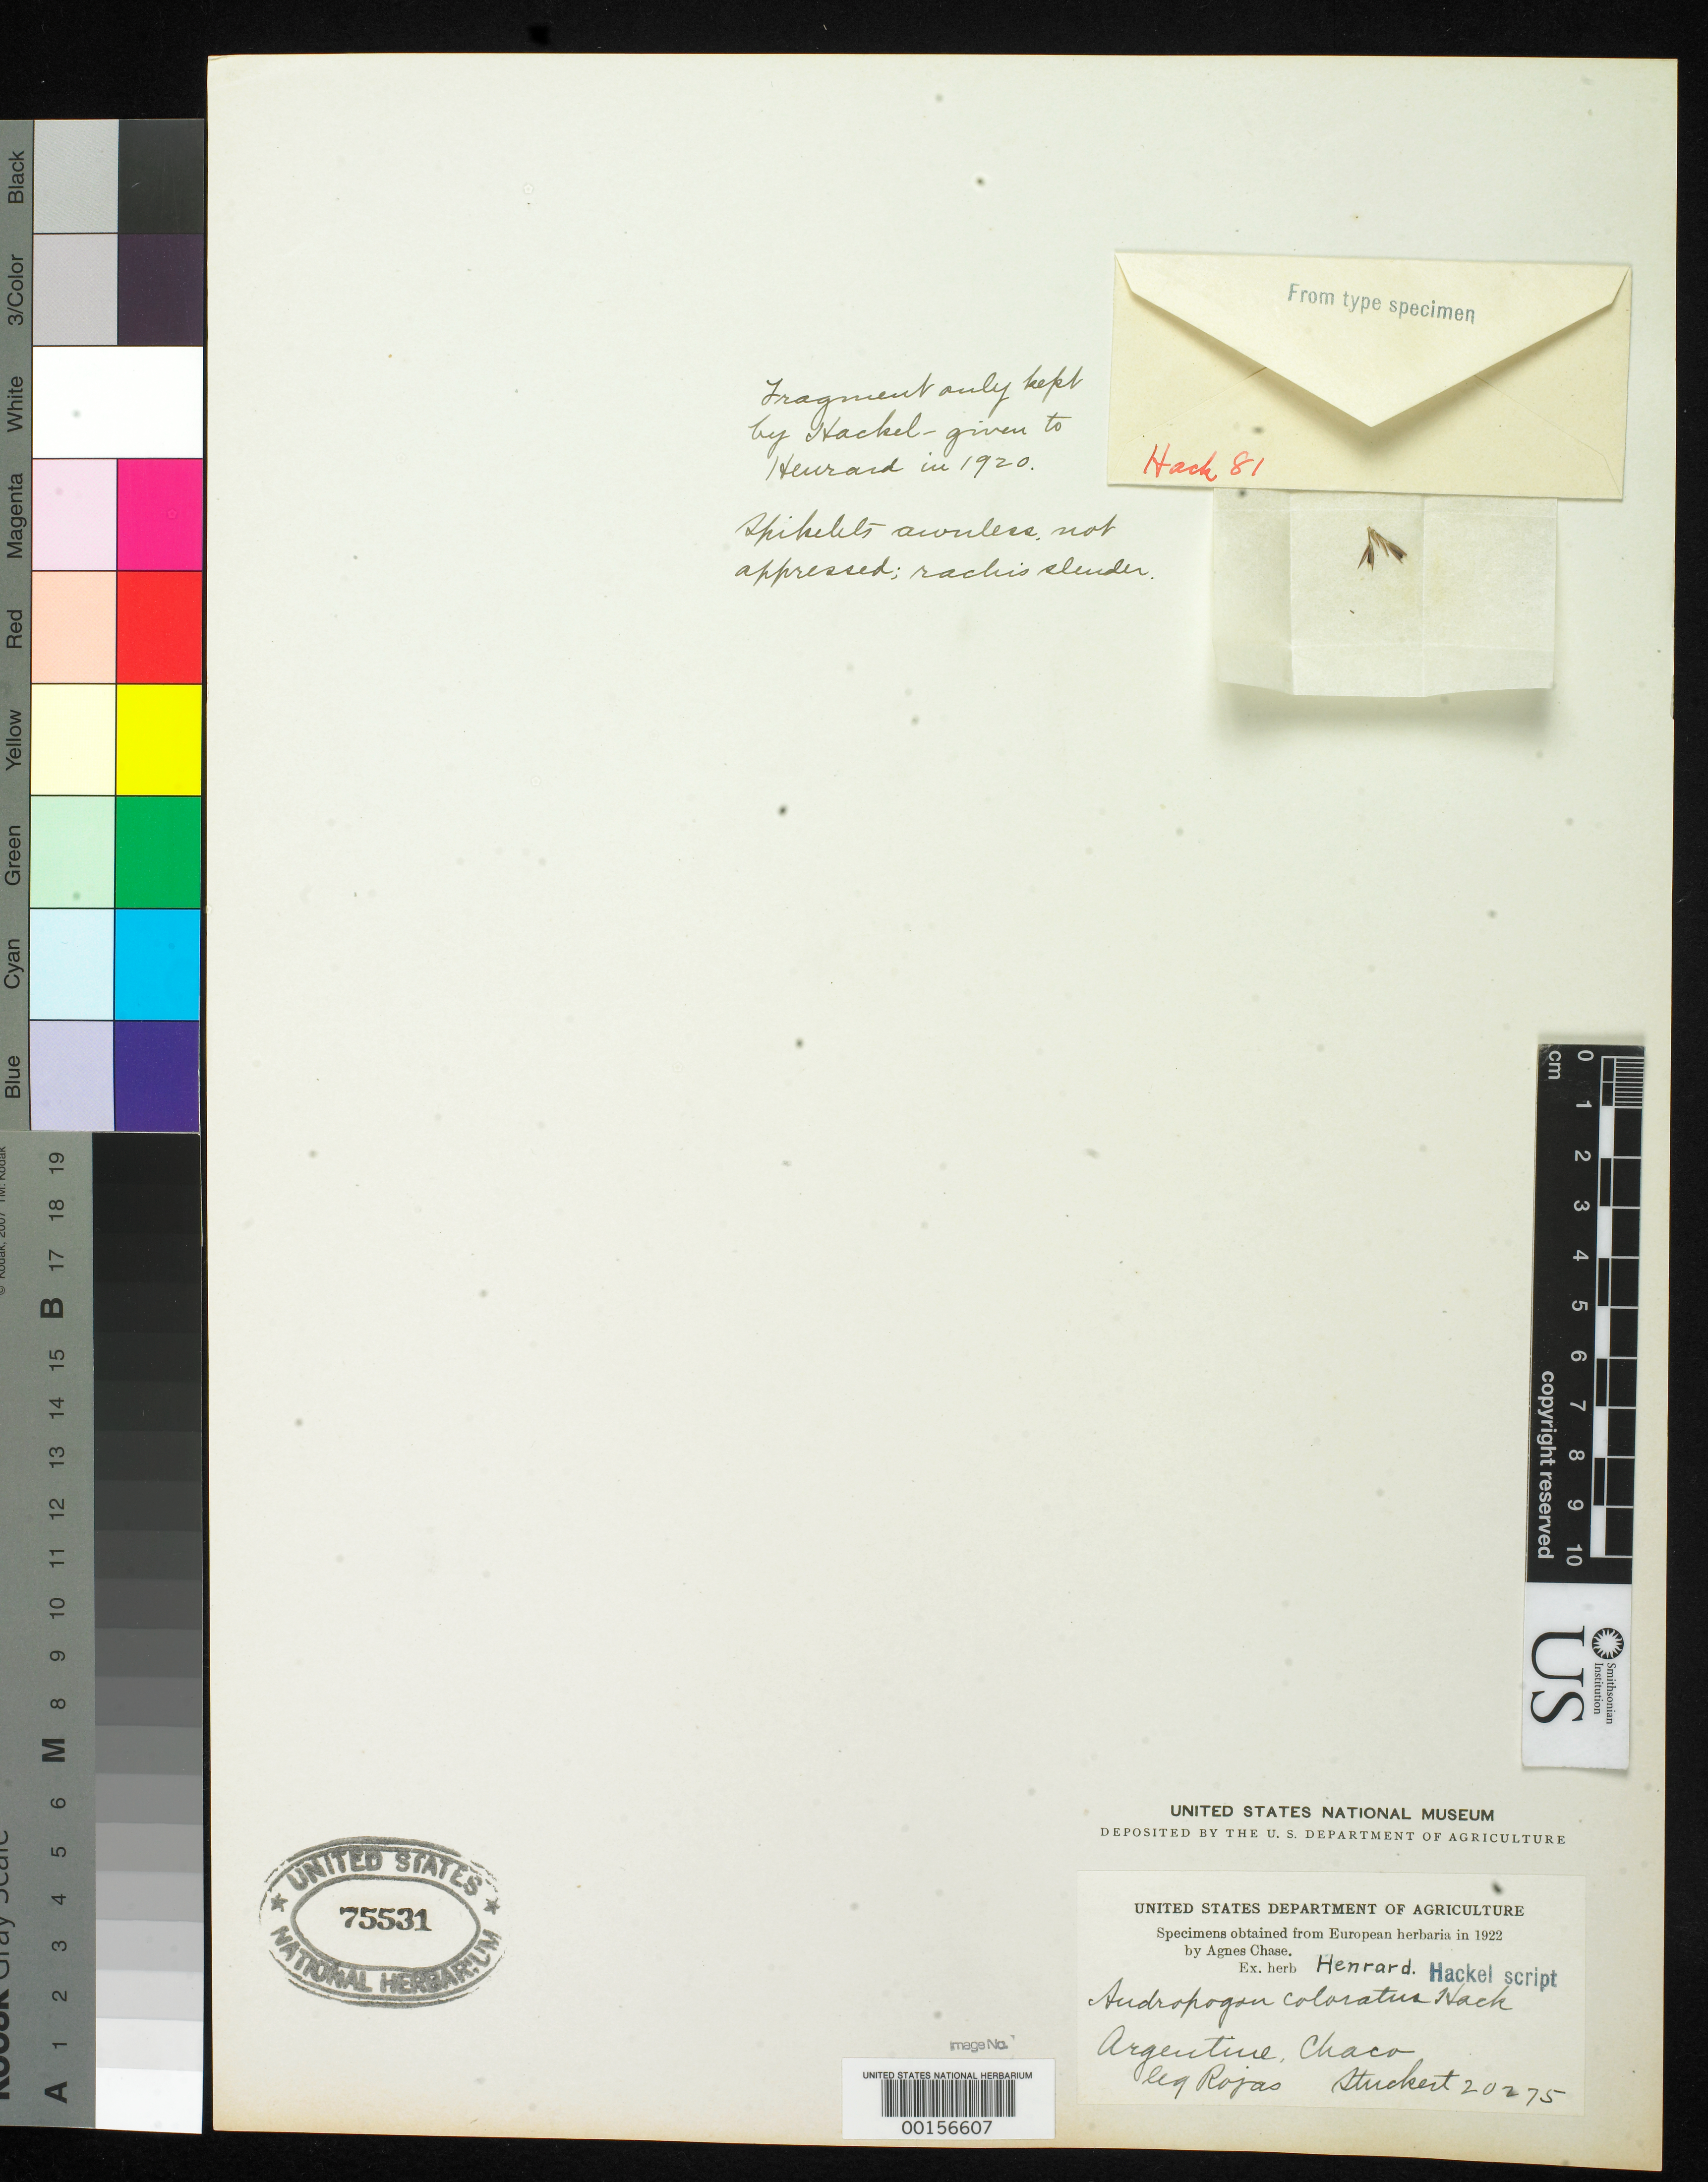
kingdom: Plantae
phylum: Tracheophyta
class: Liliopsida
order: Poales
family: Poaceae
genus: Andropogon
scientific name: Andropogon coloratus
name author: Hack. in Stuck.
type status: Type Fragment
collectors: T. Stuckert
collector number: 20275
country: Argentina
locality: Chaco.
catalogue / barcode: US 75531